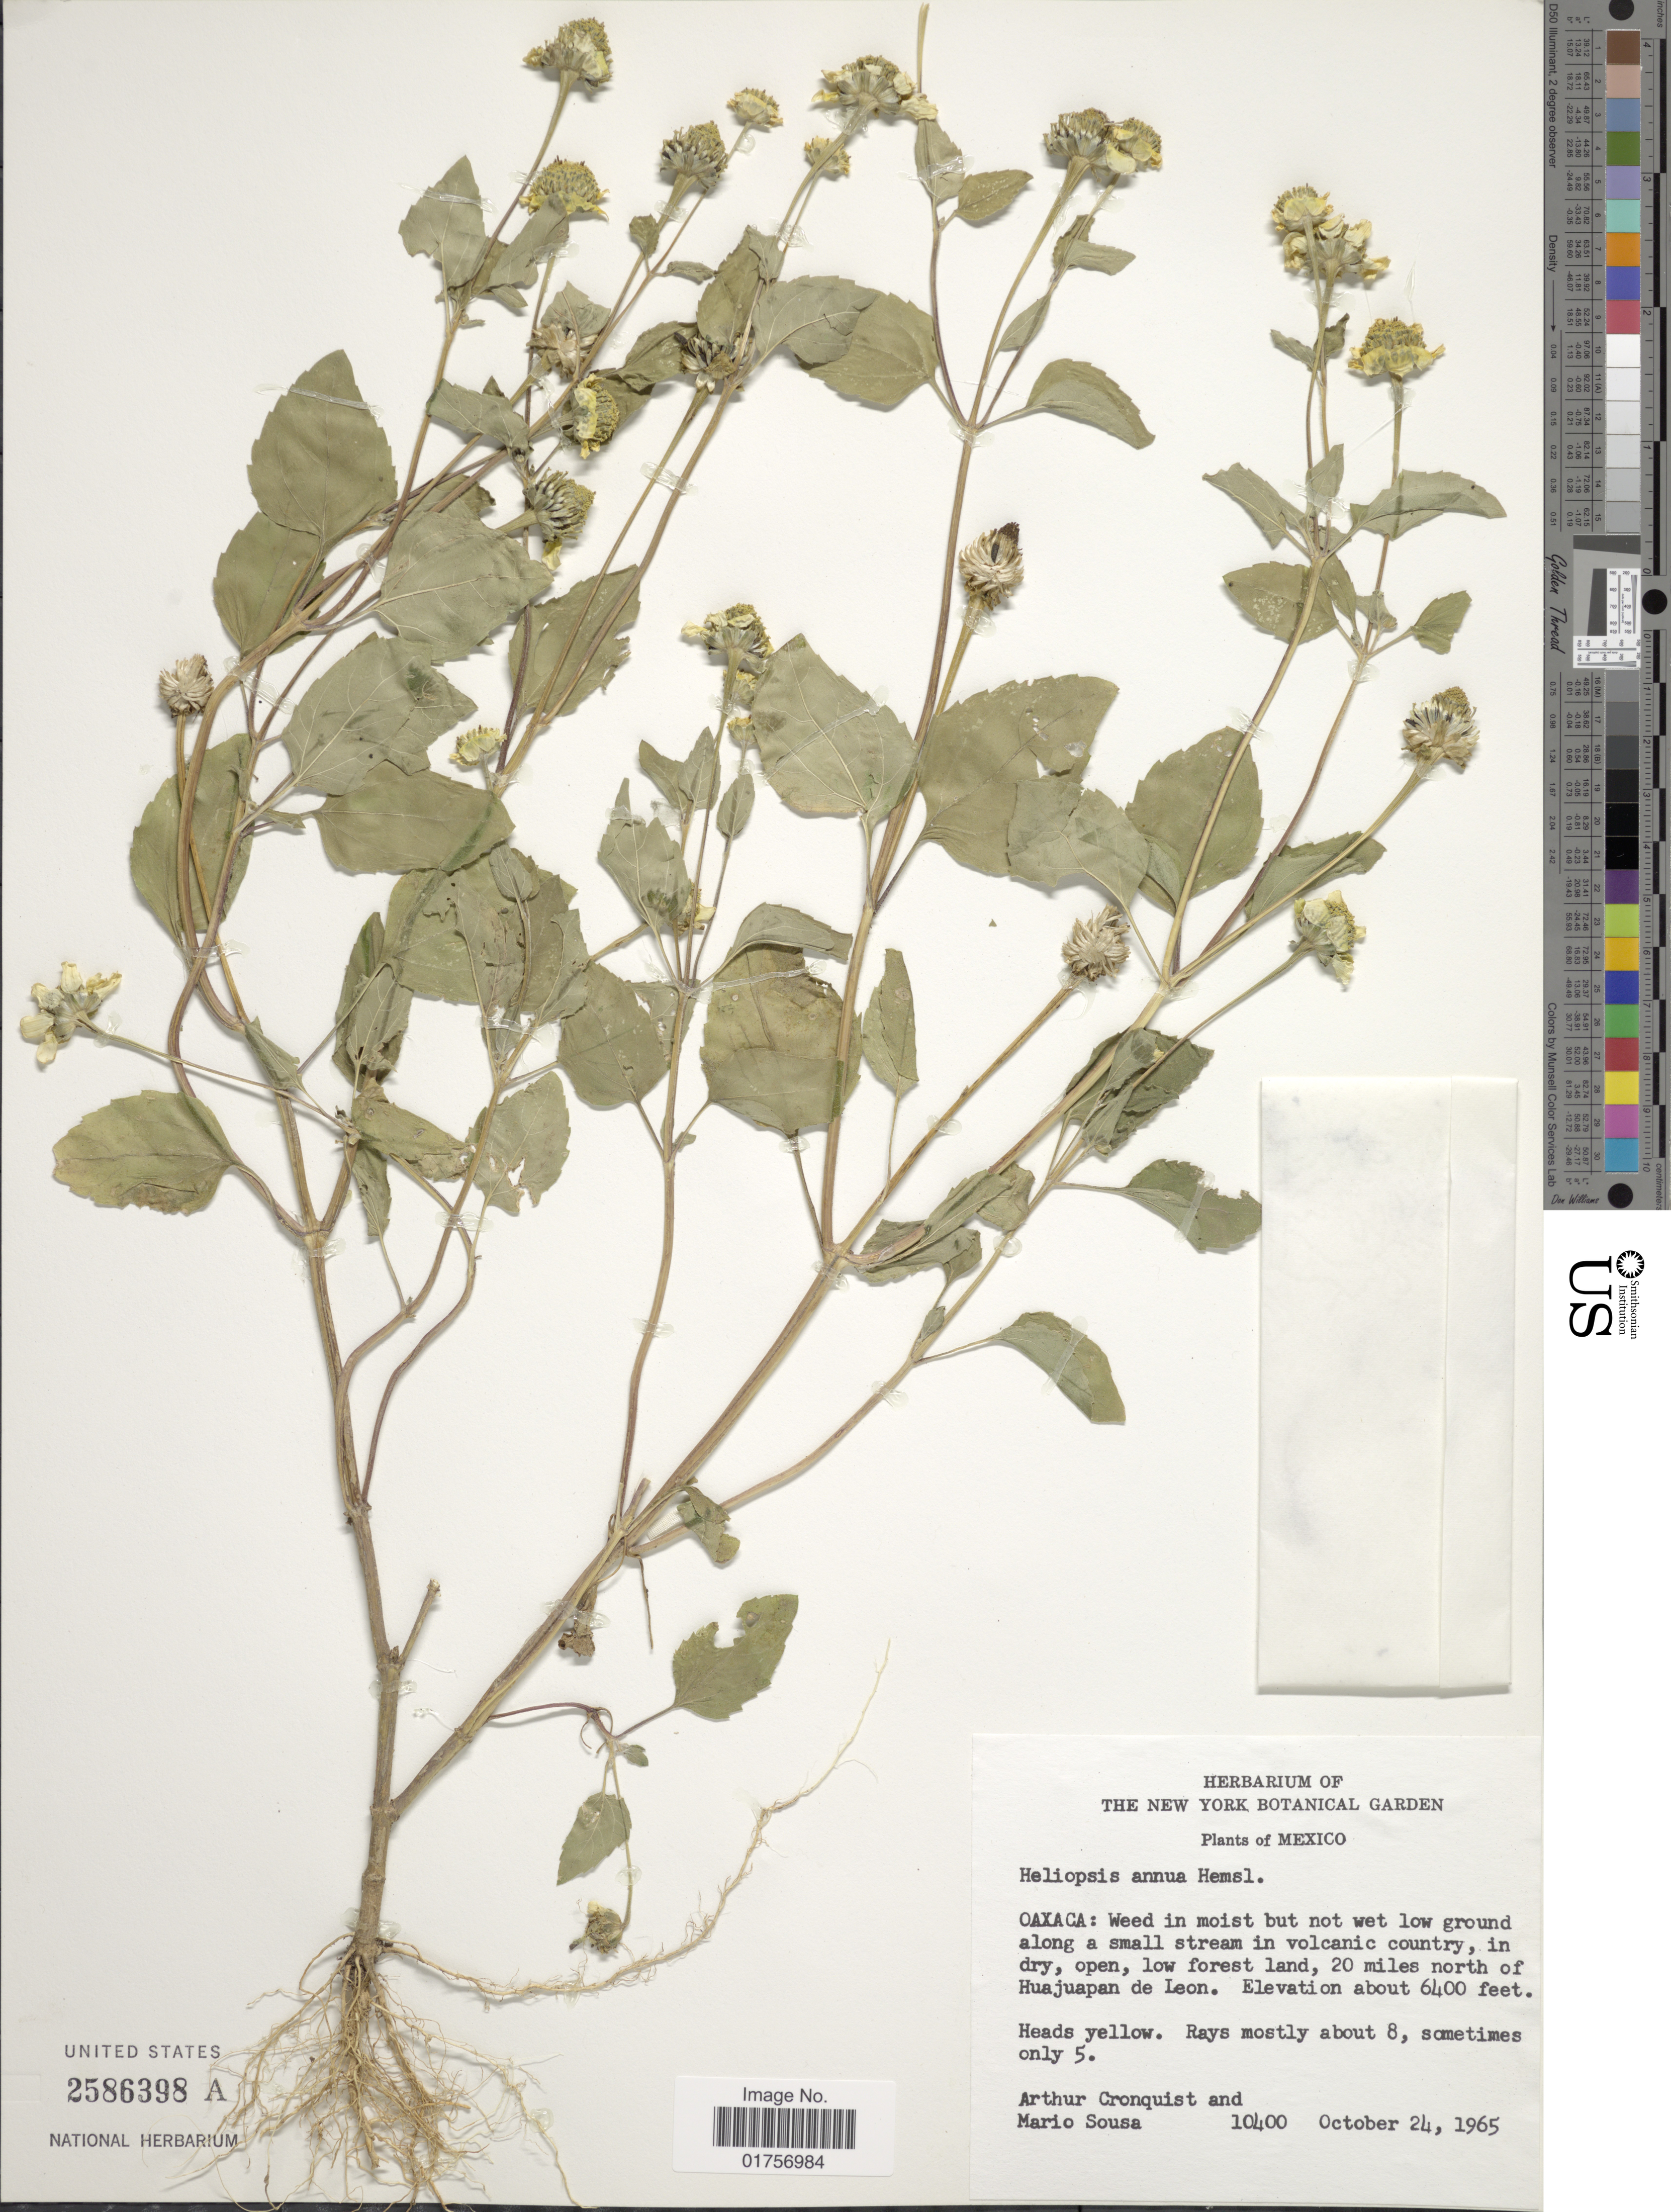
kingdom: Plantae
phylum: Tracheophyta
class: Magnoliopsida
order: Asterales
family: Asteraceae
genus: Heliopsis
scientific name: Heliopsis annua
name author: Hemsl.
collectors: A. J. Cronquist & M. Sousa S.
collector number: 10400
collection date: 1965-10-24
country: Mexico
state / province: Oaxaca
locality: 20 miles north of Huajuapan de Leon.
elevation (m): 1951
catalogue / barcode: US 2586398A